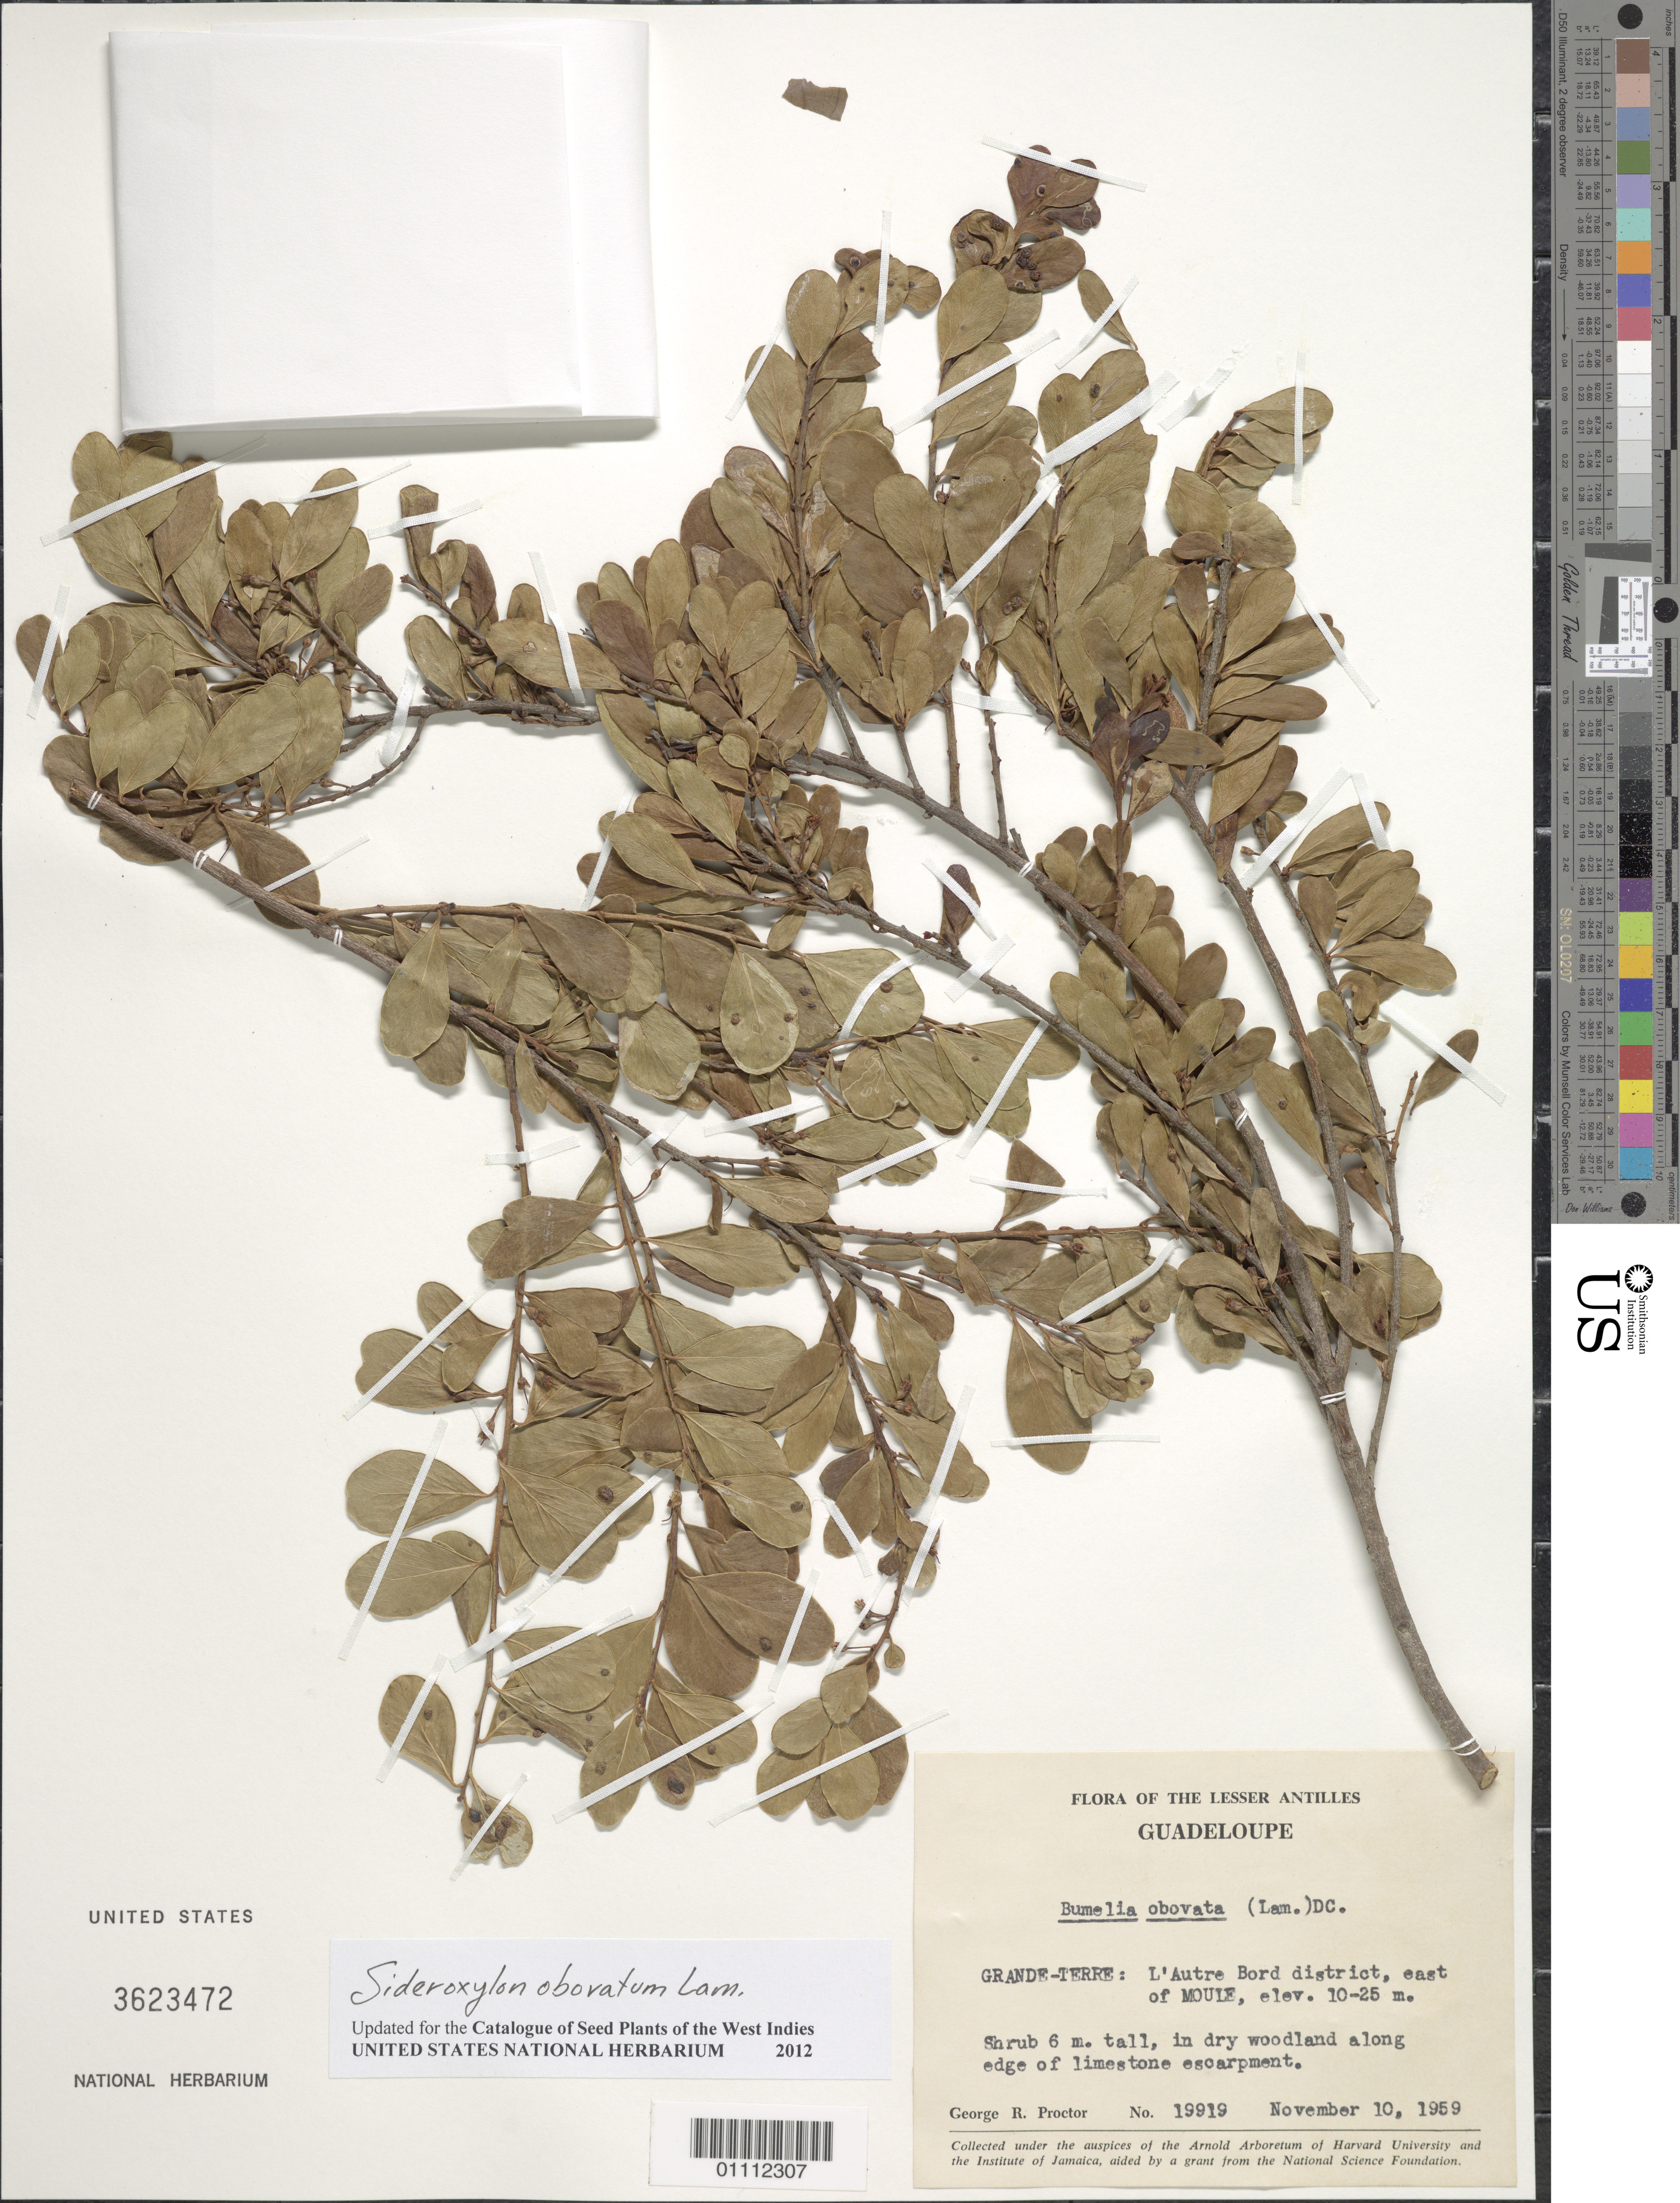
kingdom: Plantae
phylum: Tracheophyta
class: Magnoliopsida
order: Ericales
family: Sapotaceae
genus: Sideroxylon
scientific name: Sideroxylon obovatum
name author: Lam.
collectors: G. R. Proctor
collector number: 19919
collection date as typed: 10 Nov 1959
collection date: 1959-11-10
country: Guadeloupe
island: Grande Terre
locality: L'Autre Bord district, E of Moule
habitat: In dry woodland along edge of limestone escarpment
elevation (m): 10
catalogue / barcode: US 3623472